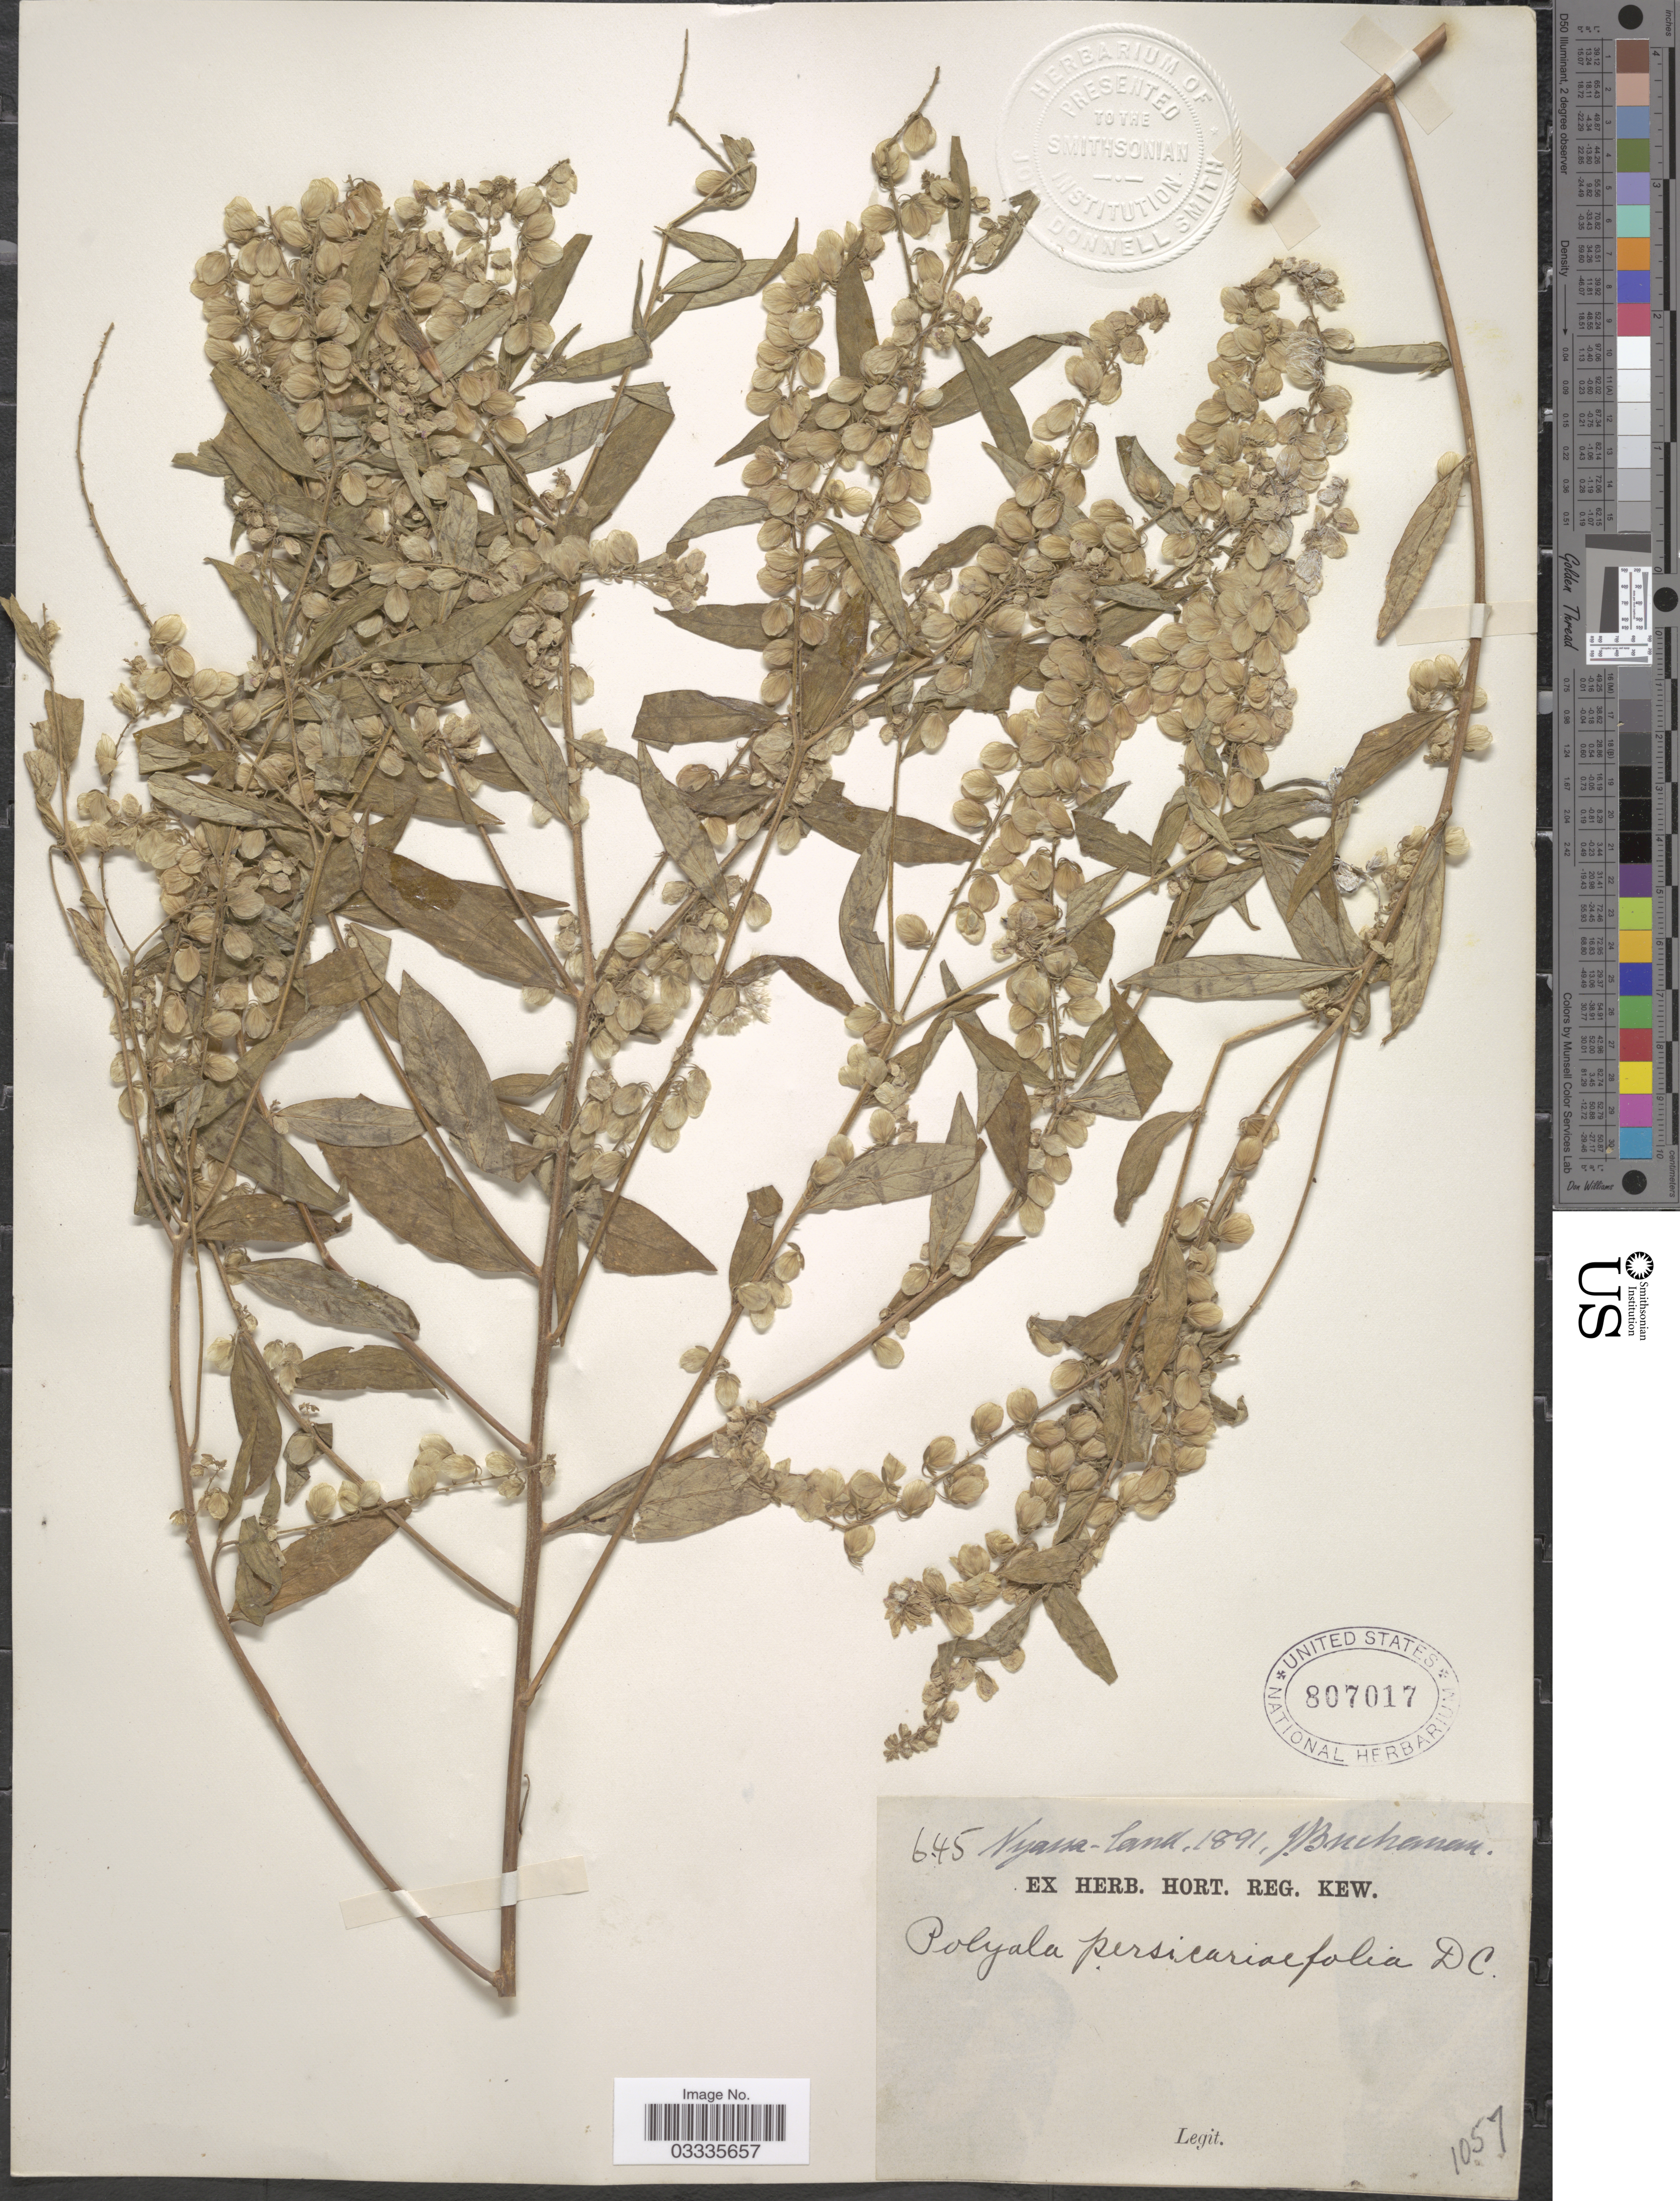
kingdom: Plantae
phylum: Tracheophyta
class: Magnoliopsida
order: Fabales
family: Polygalaceae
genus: Polygala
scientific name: Polygala persicariifolia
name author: DC.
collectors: J. Buchanan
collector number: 645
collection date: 1891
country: Malawi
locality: Nyassa-land.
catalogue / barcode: US 807017